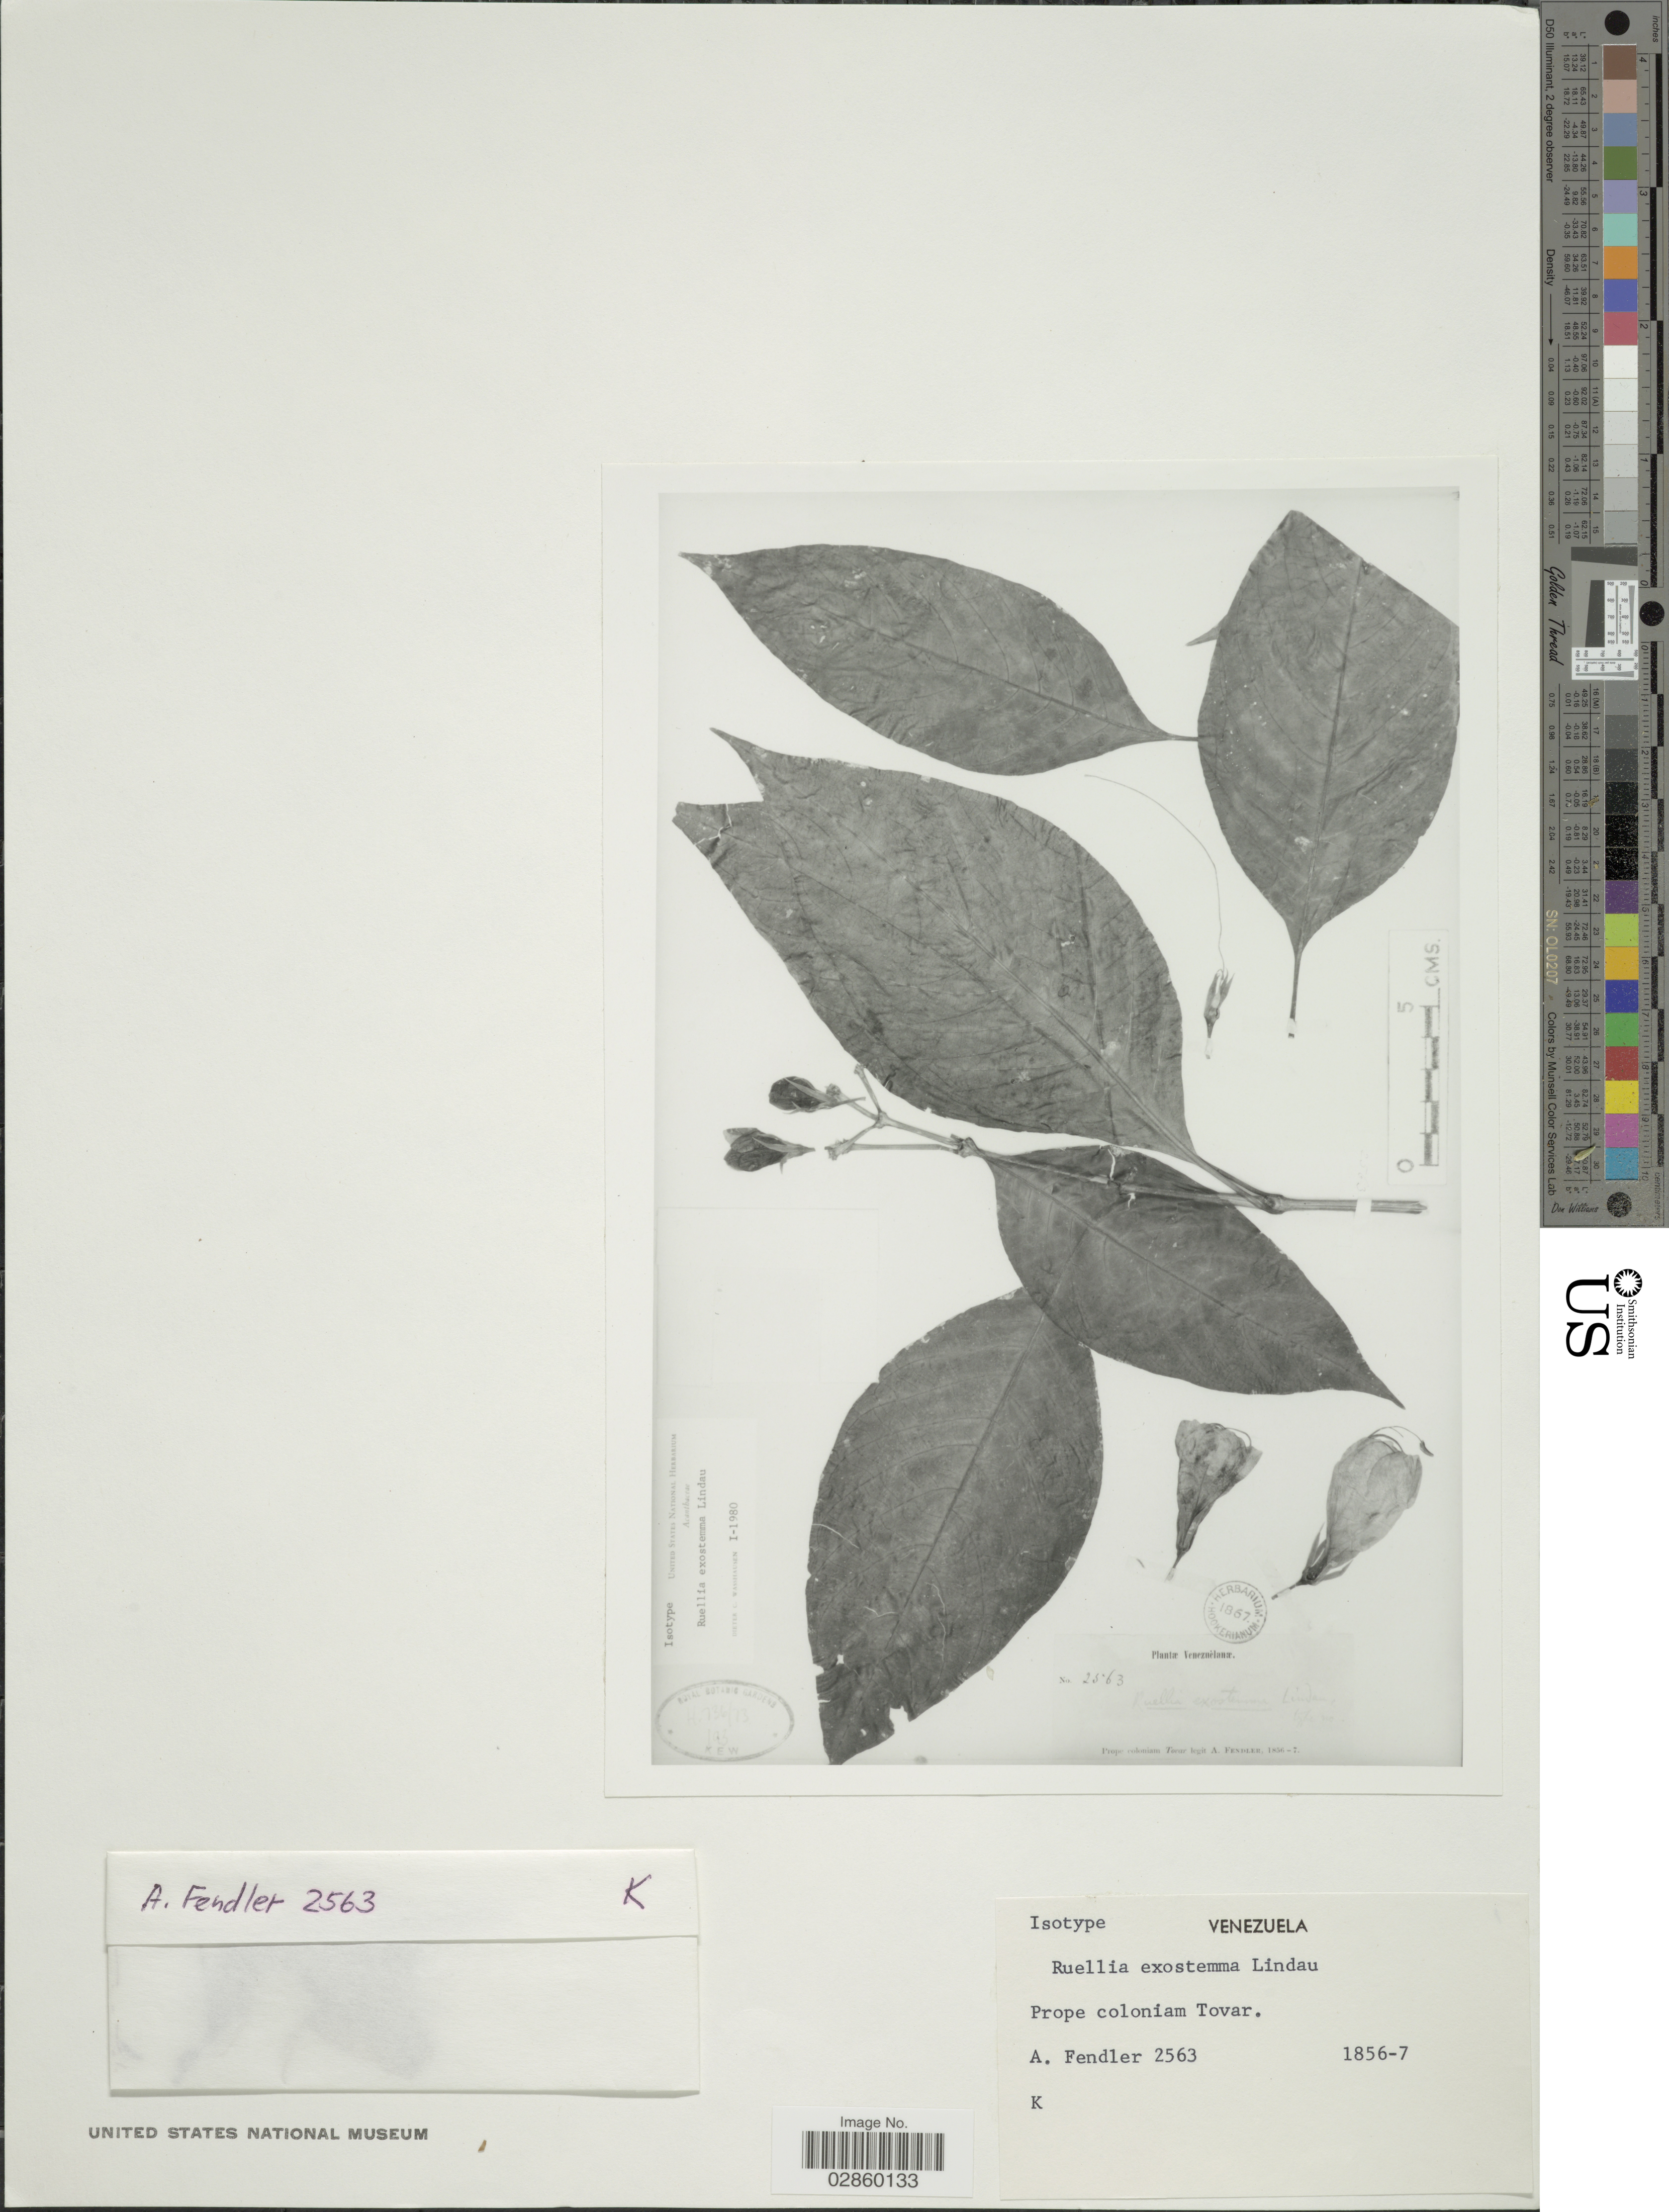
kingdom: Plantae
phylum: Tracheophyta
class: Magnoliopsida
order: Lamiales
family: Acanthaceae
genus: Ruellia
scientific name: Ruellia exostemma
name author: Lindau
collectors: A. Fendler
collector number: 2563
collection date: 1856/1857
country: Venezuela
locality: Prope coloniam Tovar.